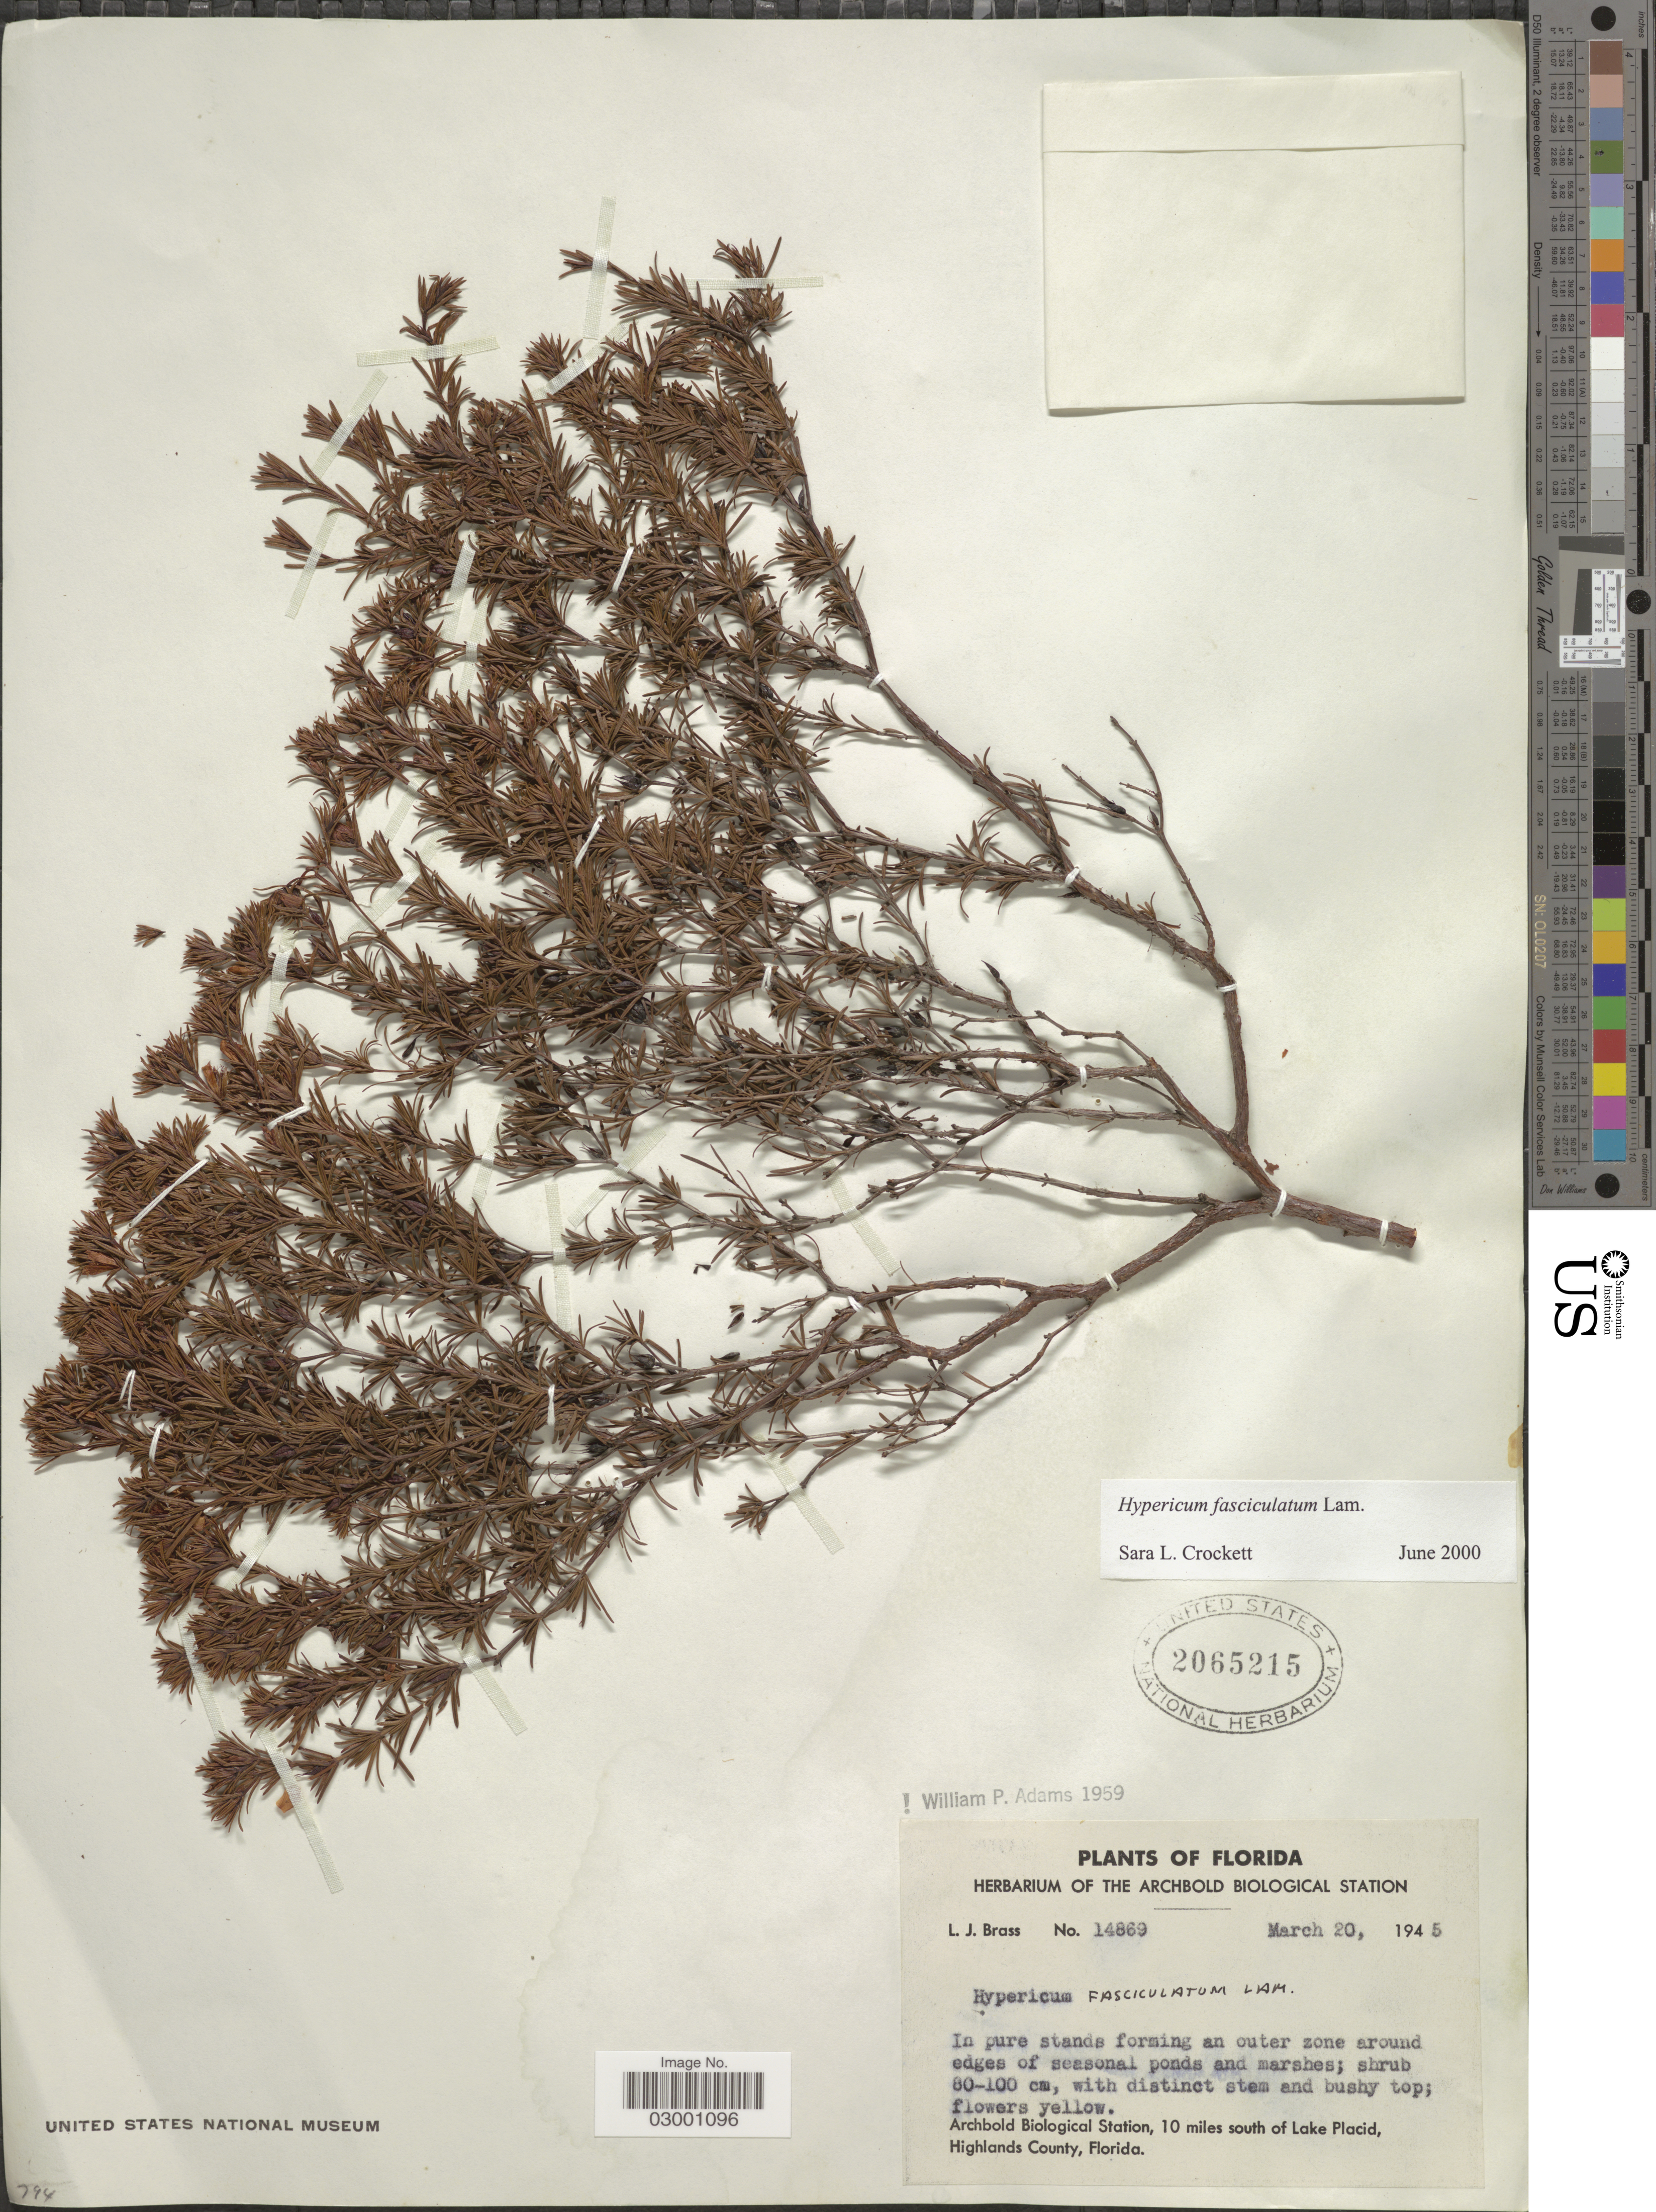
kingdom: Plantae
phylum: Tracheophyta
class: Magnoliopsida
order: Malpighiales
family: Hypericaceae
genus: Hypericum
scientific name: Hypericum fasciculatum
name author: Lam.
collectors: L. J. Brass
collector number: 14869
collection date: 1945-03-20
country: United States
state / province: Florida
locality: Archbold Biological Station, 10 miles south of Lake Placid, Highlands County, Florida.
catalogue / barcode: US 2065215